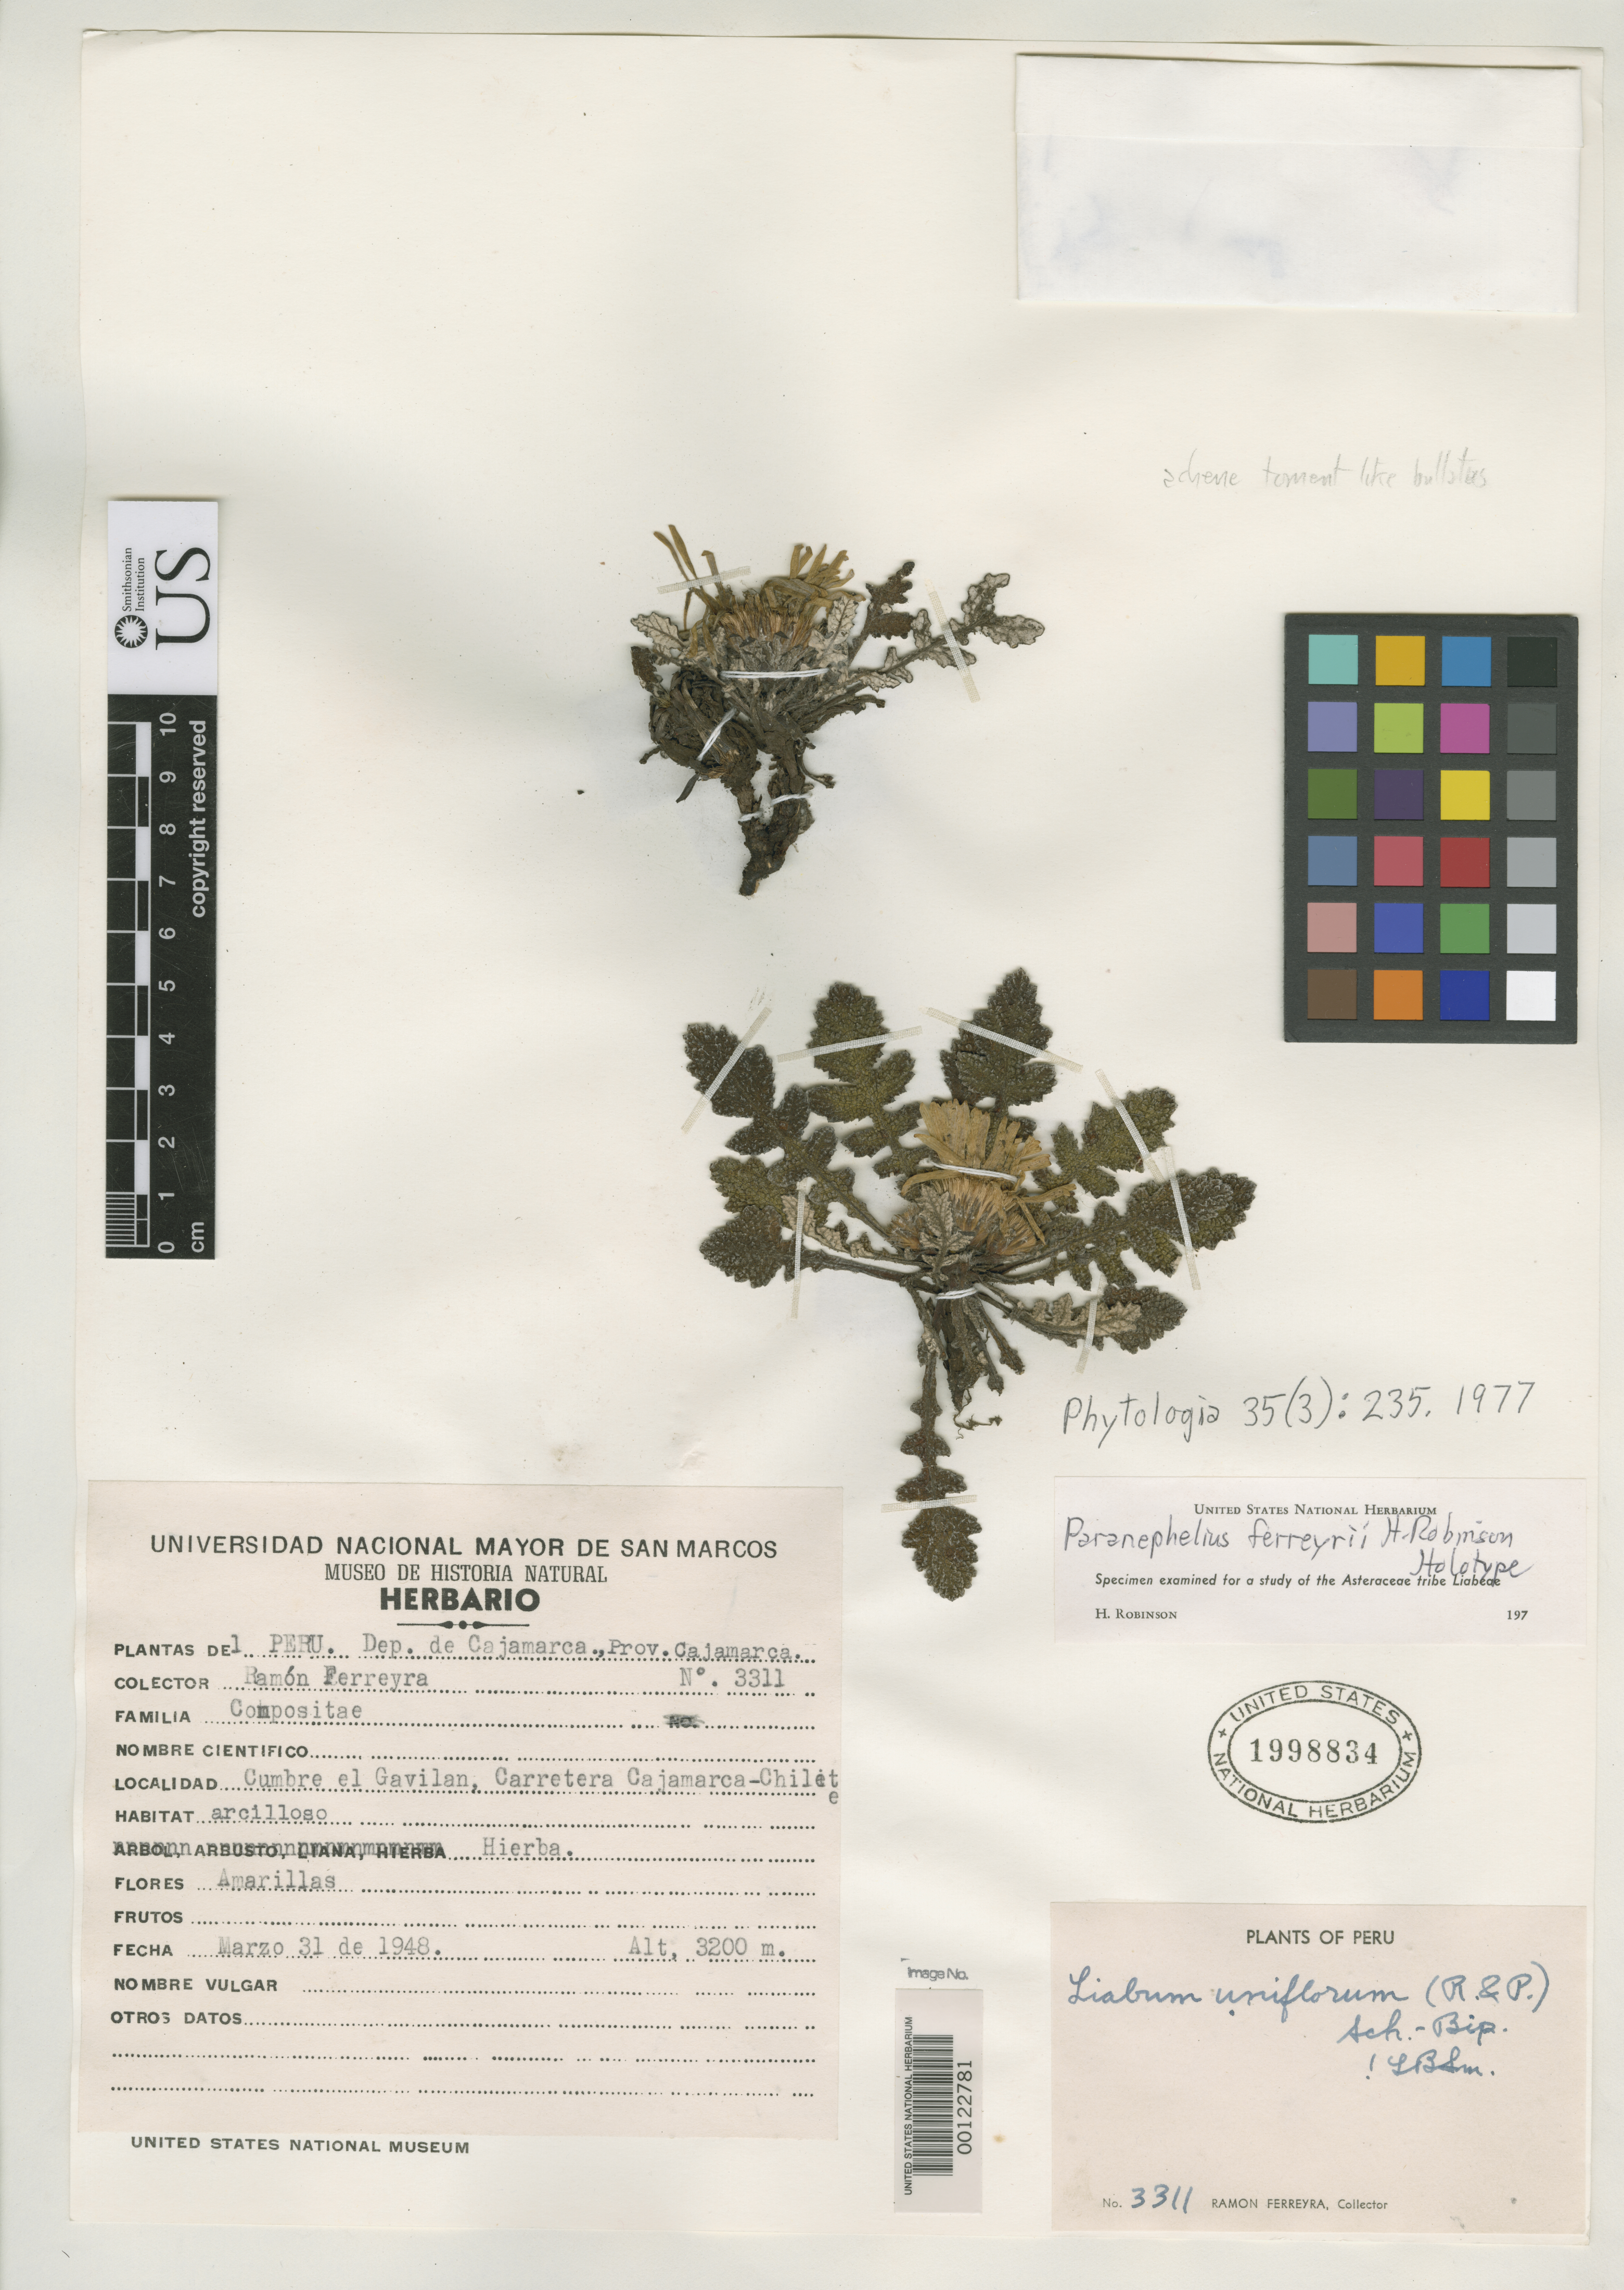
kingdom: Plantae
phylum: Tracheophyta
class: Magnoliopsida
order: Asterales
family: Asteraceae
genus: Paranephelius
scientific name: Paranephelius ferreyrii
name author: H. Rob.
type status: Holotype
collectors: R. A. Ferreyra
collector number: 3311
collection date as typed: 31 Mar 1948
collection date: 1948-03-31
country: Peru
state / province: Cajamarca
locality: Cumbre El Gavilán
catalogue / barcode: US 1998834